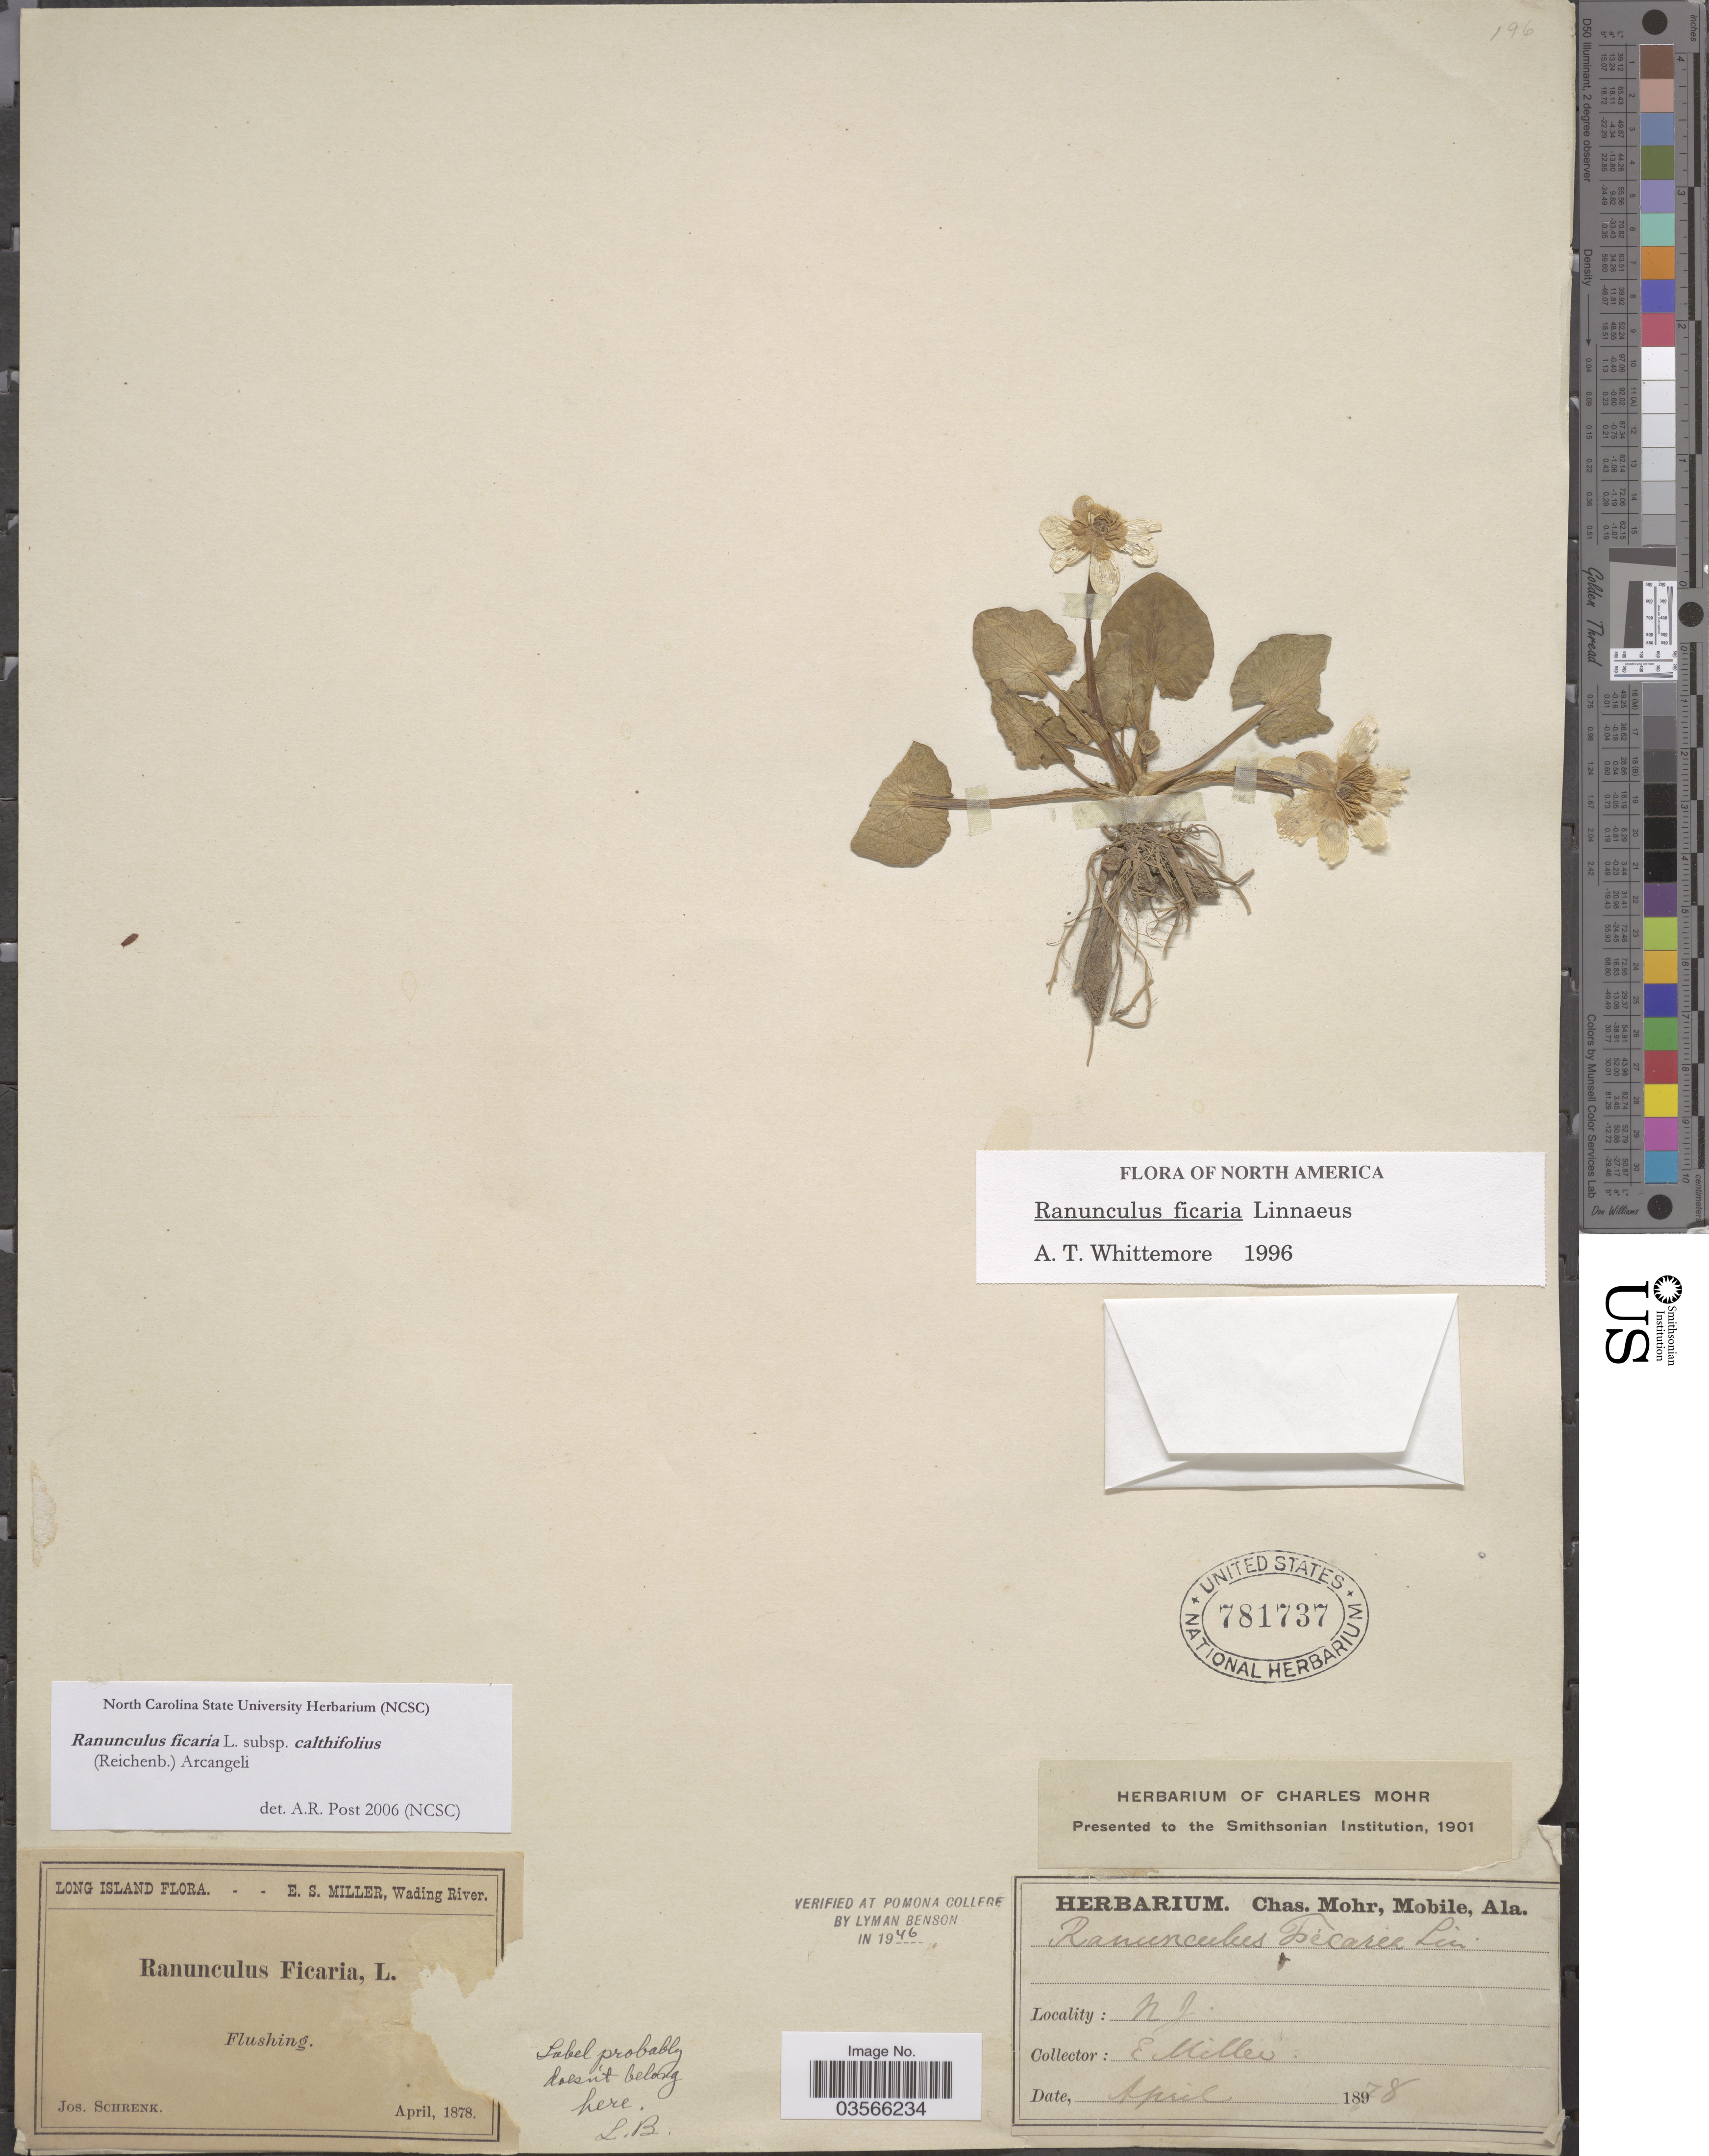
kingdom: Plantae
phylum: Tracheophyta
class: Magnoliopsida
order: Ranunculales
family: Ranunculaceae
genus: Ficaria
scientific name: Ficaria verna subsp. calthifolia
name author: (Rchb. f.) Nyman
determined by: Strong, M. T., (US), Smithsonian Institution - National Museum of Natural History (UNITED STATES)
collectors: J. Schrenk & E. S. Miller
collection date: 1878-04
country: United States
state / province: New Jersey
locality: Long Island. Wading River. Flushing.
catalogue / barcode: US 781737